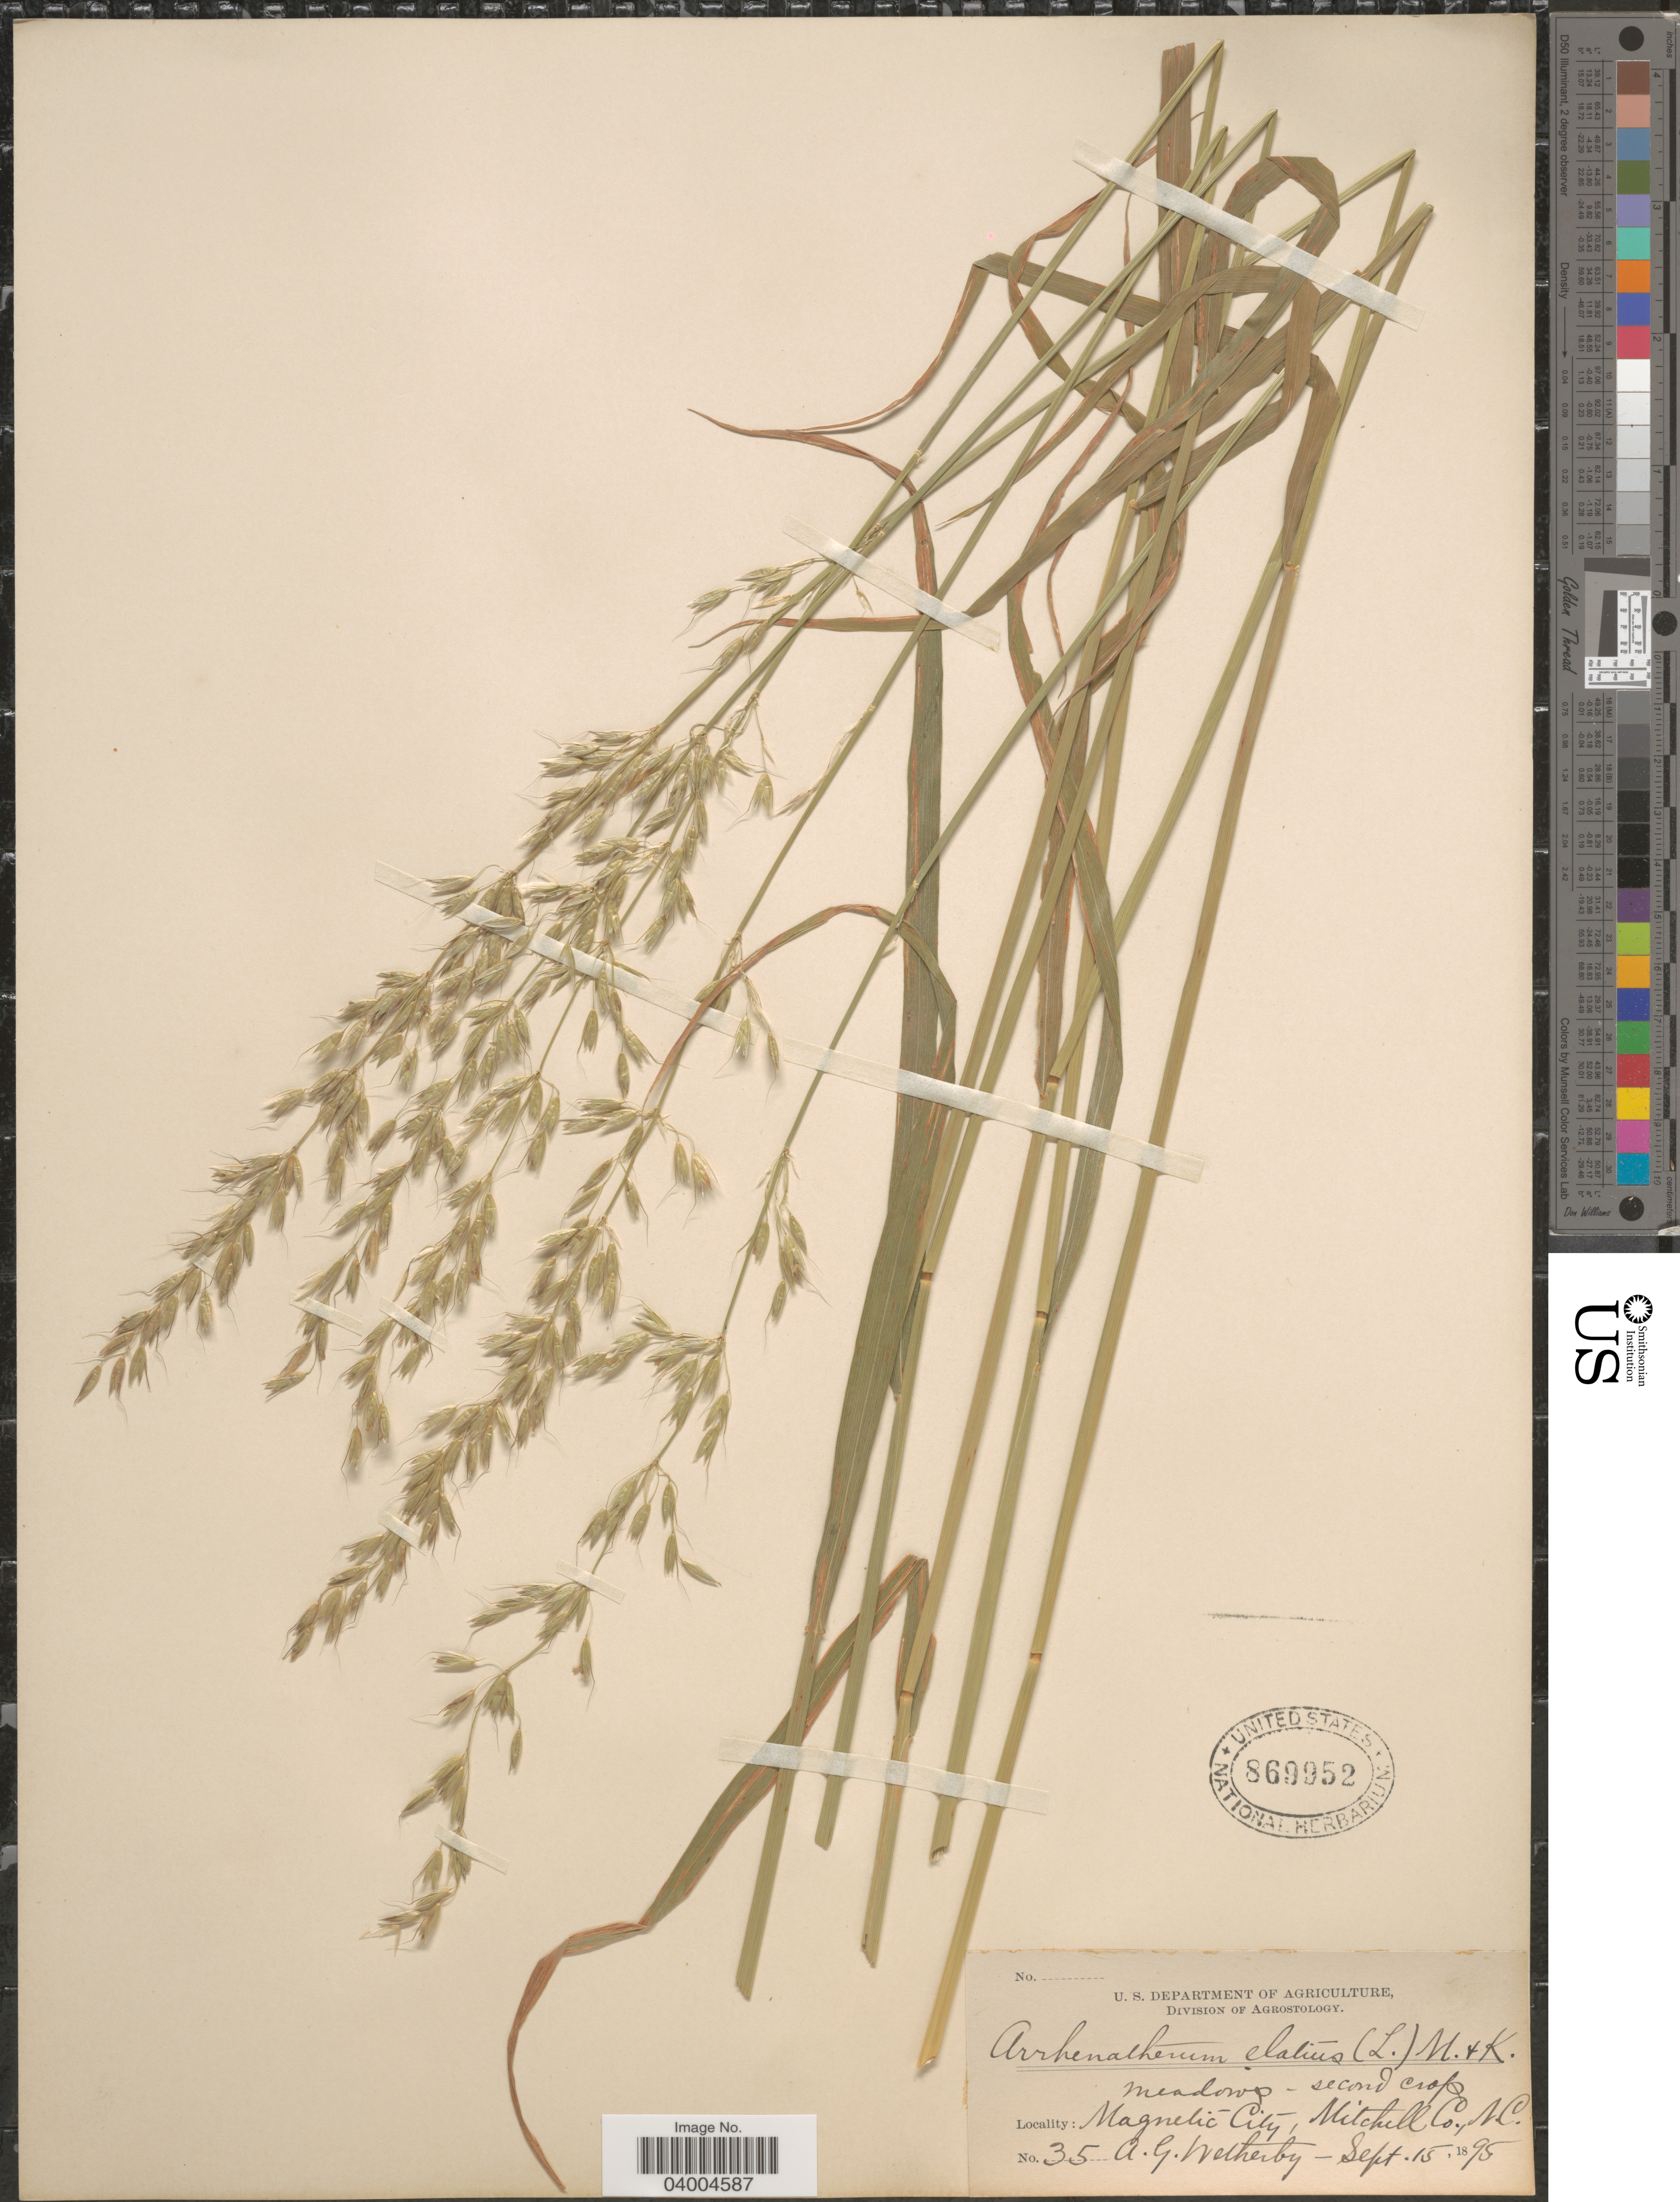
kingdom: Plantae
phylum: Tracheophyta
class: Liliopsida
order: Poales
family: Poaceae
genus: Arrhenatherum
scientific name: Arrhenatherum elatius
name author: (L.) J. Presl & C. Presl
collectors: A. Wetherby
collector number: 35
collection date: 1895-09-15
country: United States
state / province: North Carolina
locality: Magnetic City, Mitchell Co.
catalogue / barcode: US 869952